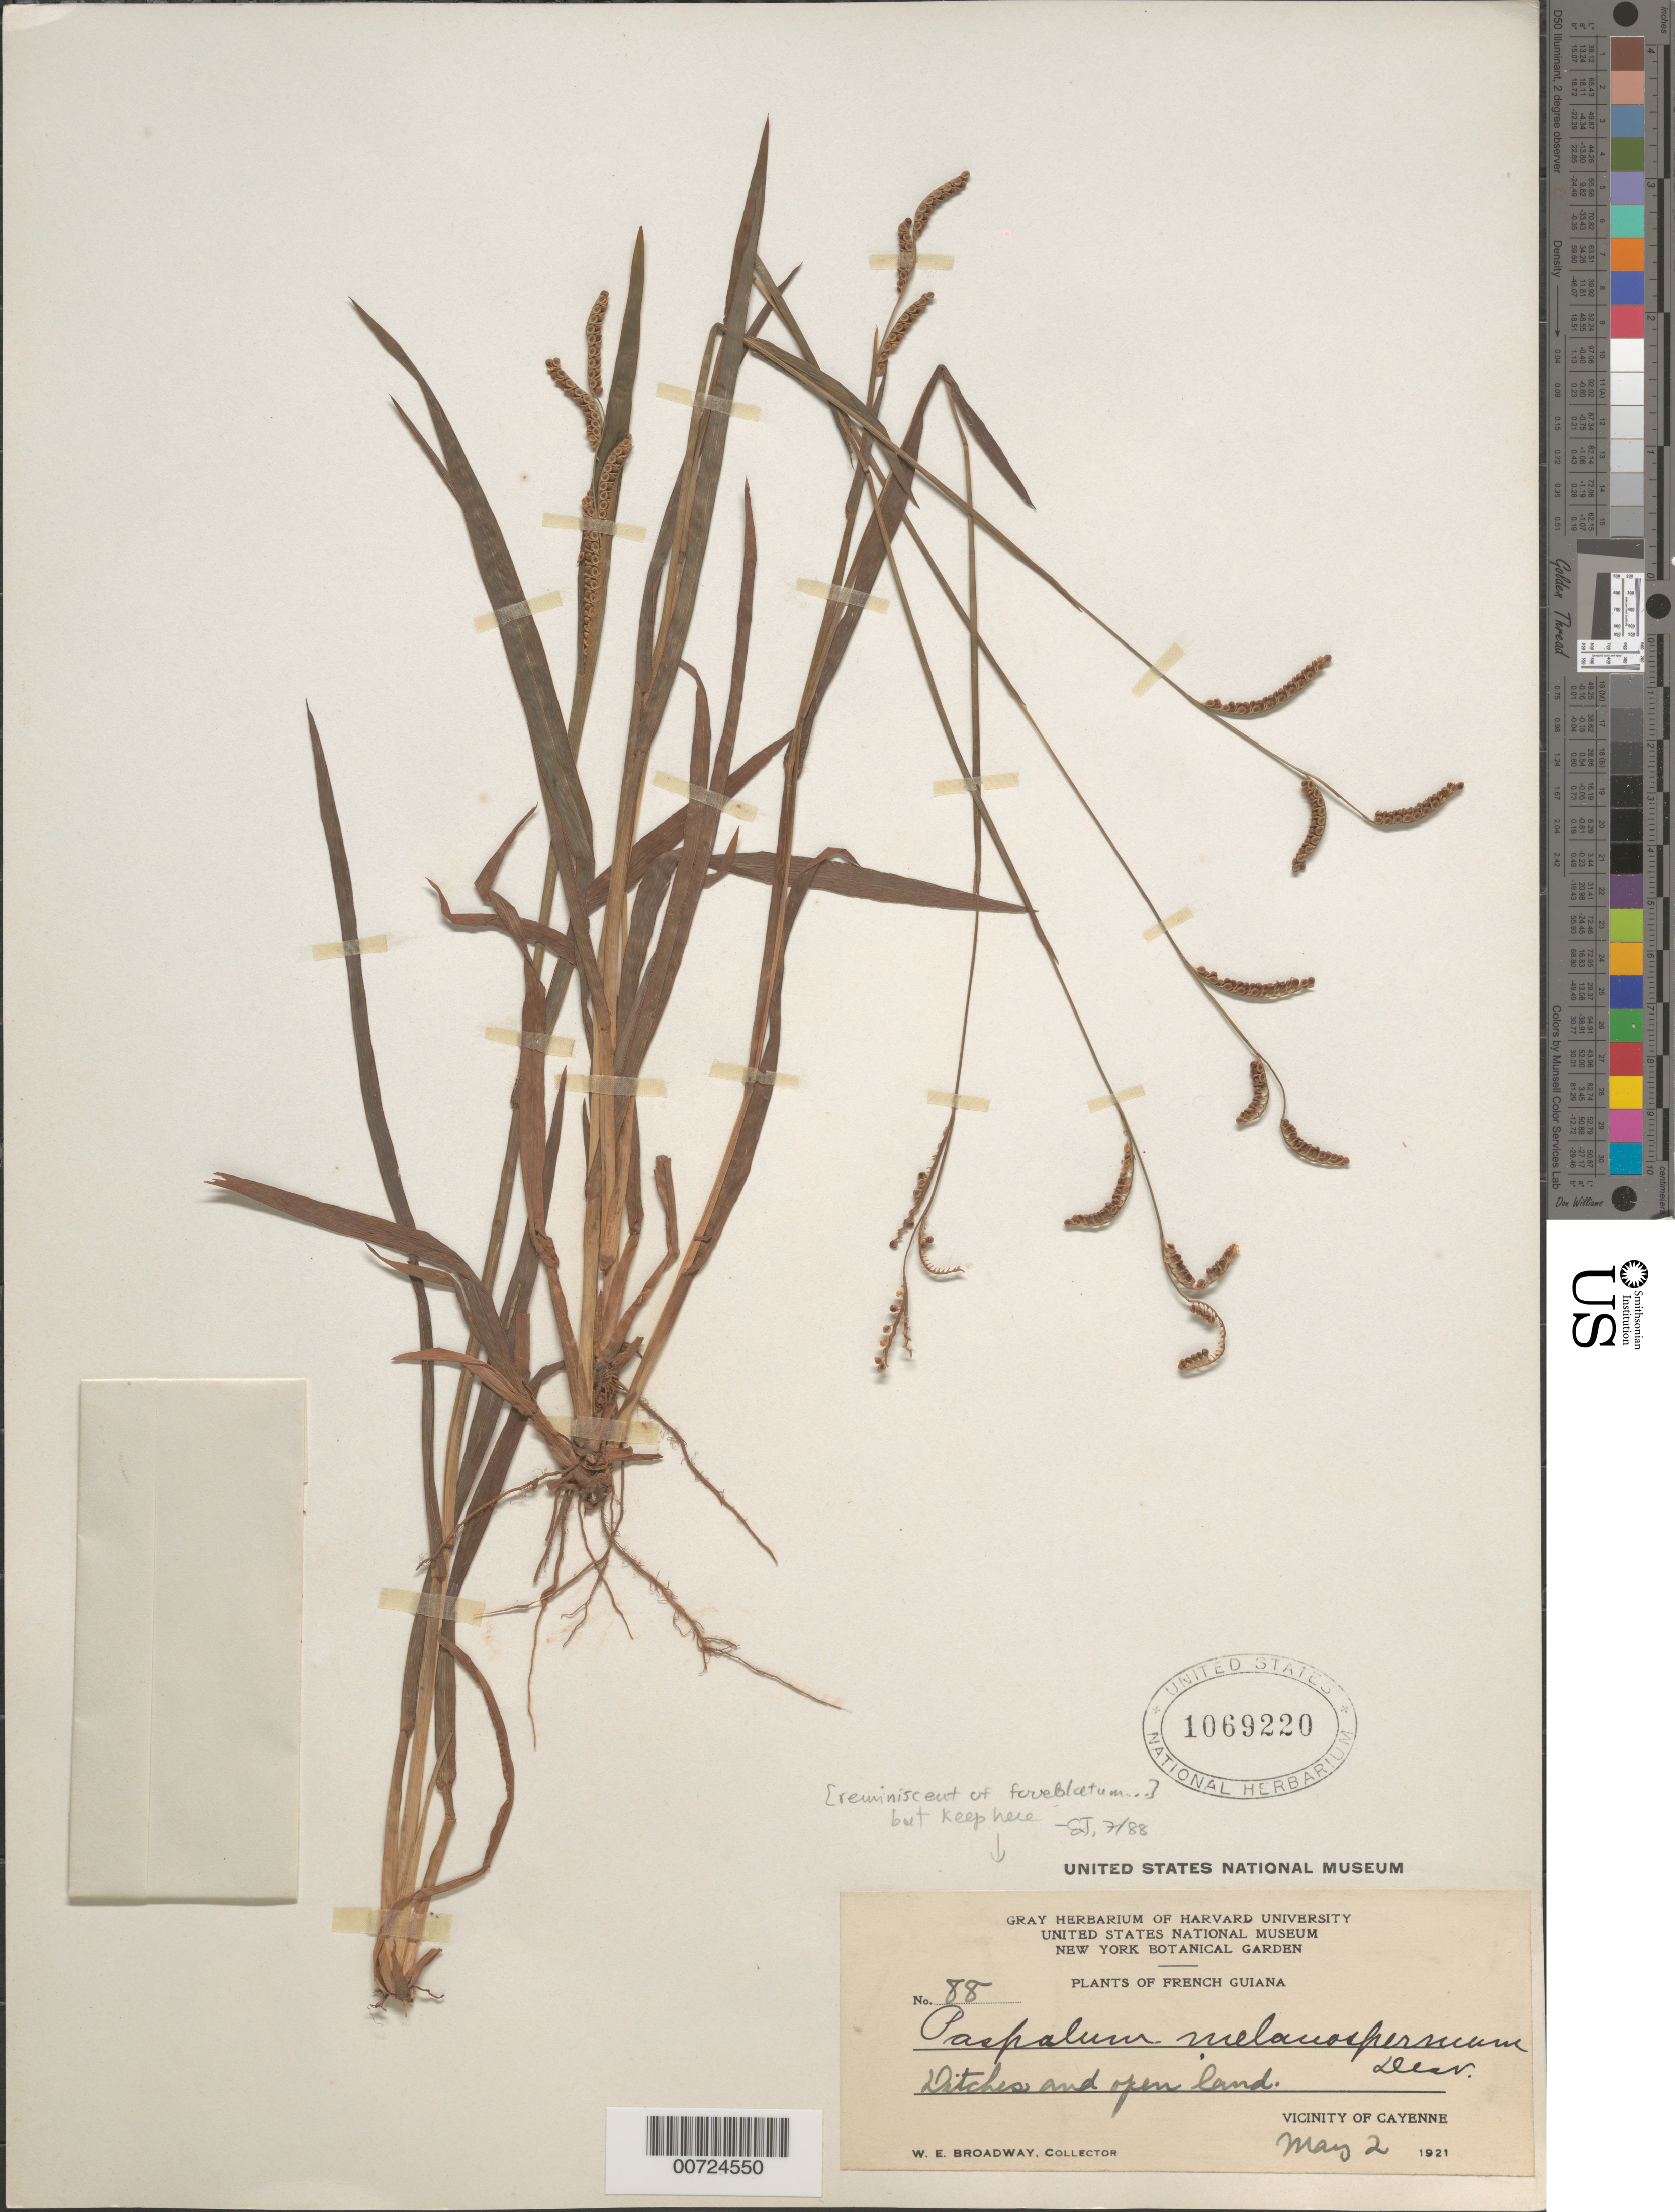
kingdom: Plantae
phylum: Tracheophyta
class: Liliopsida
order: Poales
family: Poaceae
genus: Paspalum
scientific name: Paspalum melanospermum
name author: Desv. ex Poir.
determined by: Judziewicz, E. J.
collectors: W. E. Broadway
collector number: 88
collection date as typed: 2-May-21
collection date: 1921-05-02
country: French Guiana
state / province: Cayenne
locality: Cayenne, vic.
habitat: Ditches and open land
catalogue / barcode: US 1069220